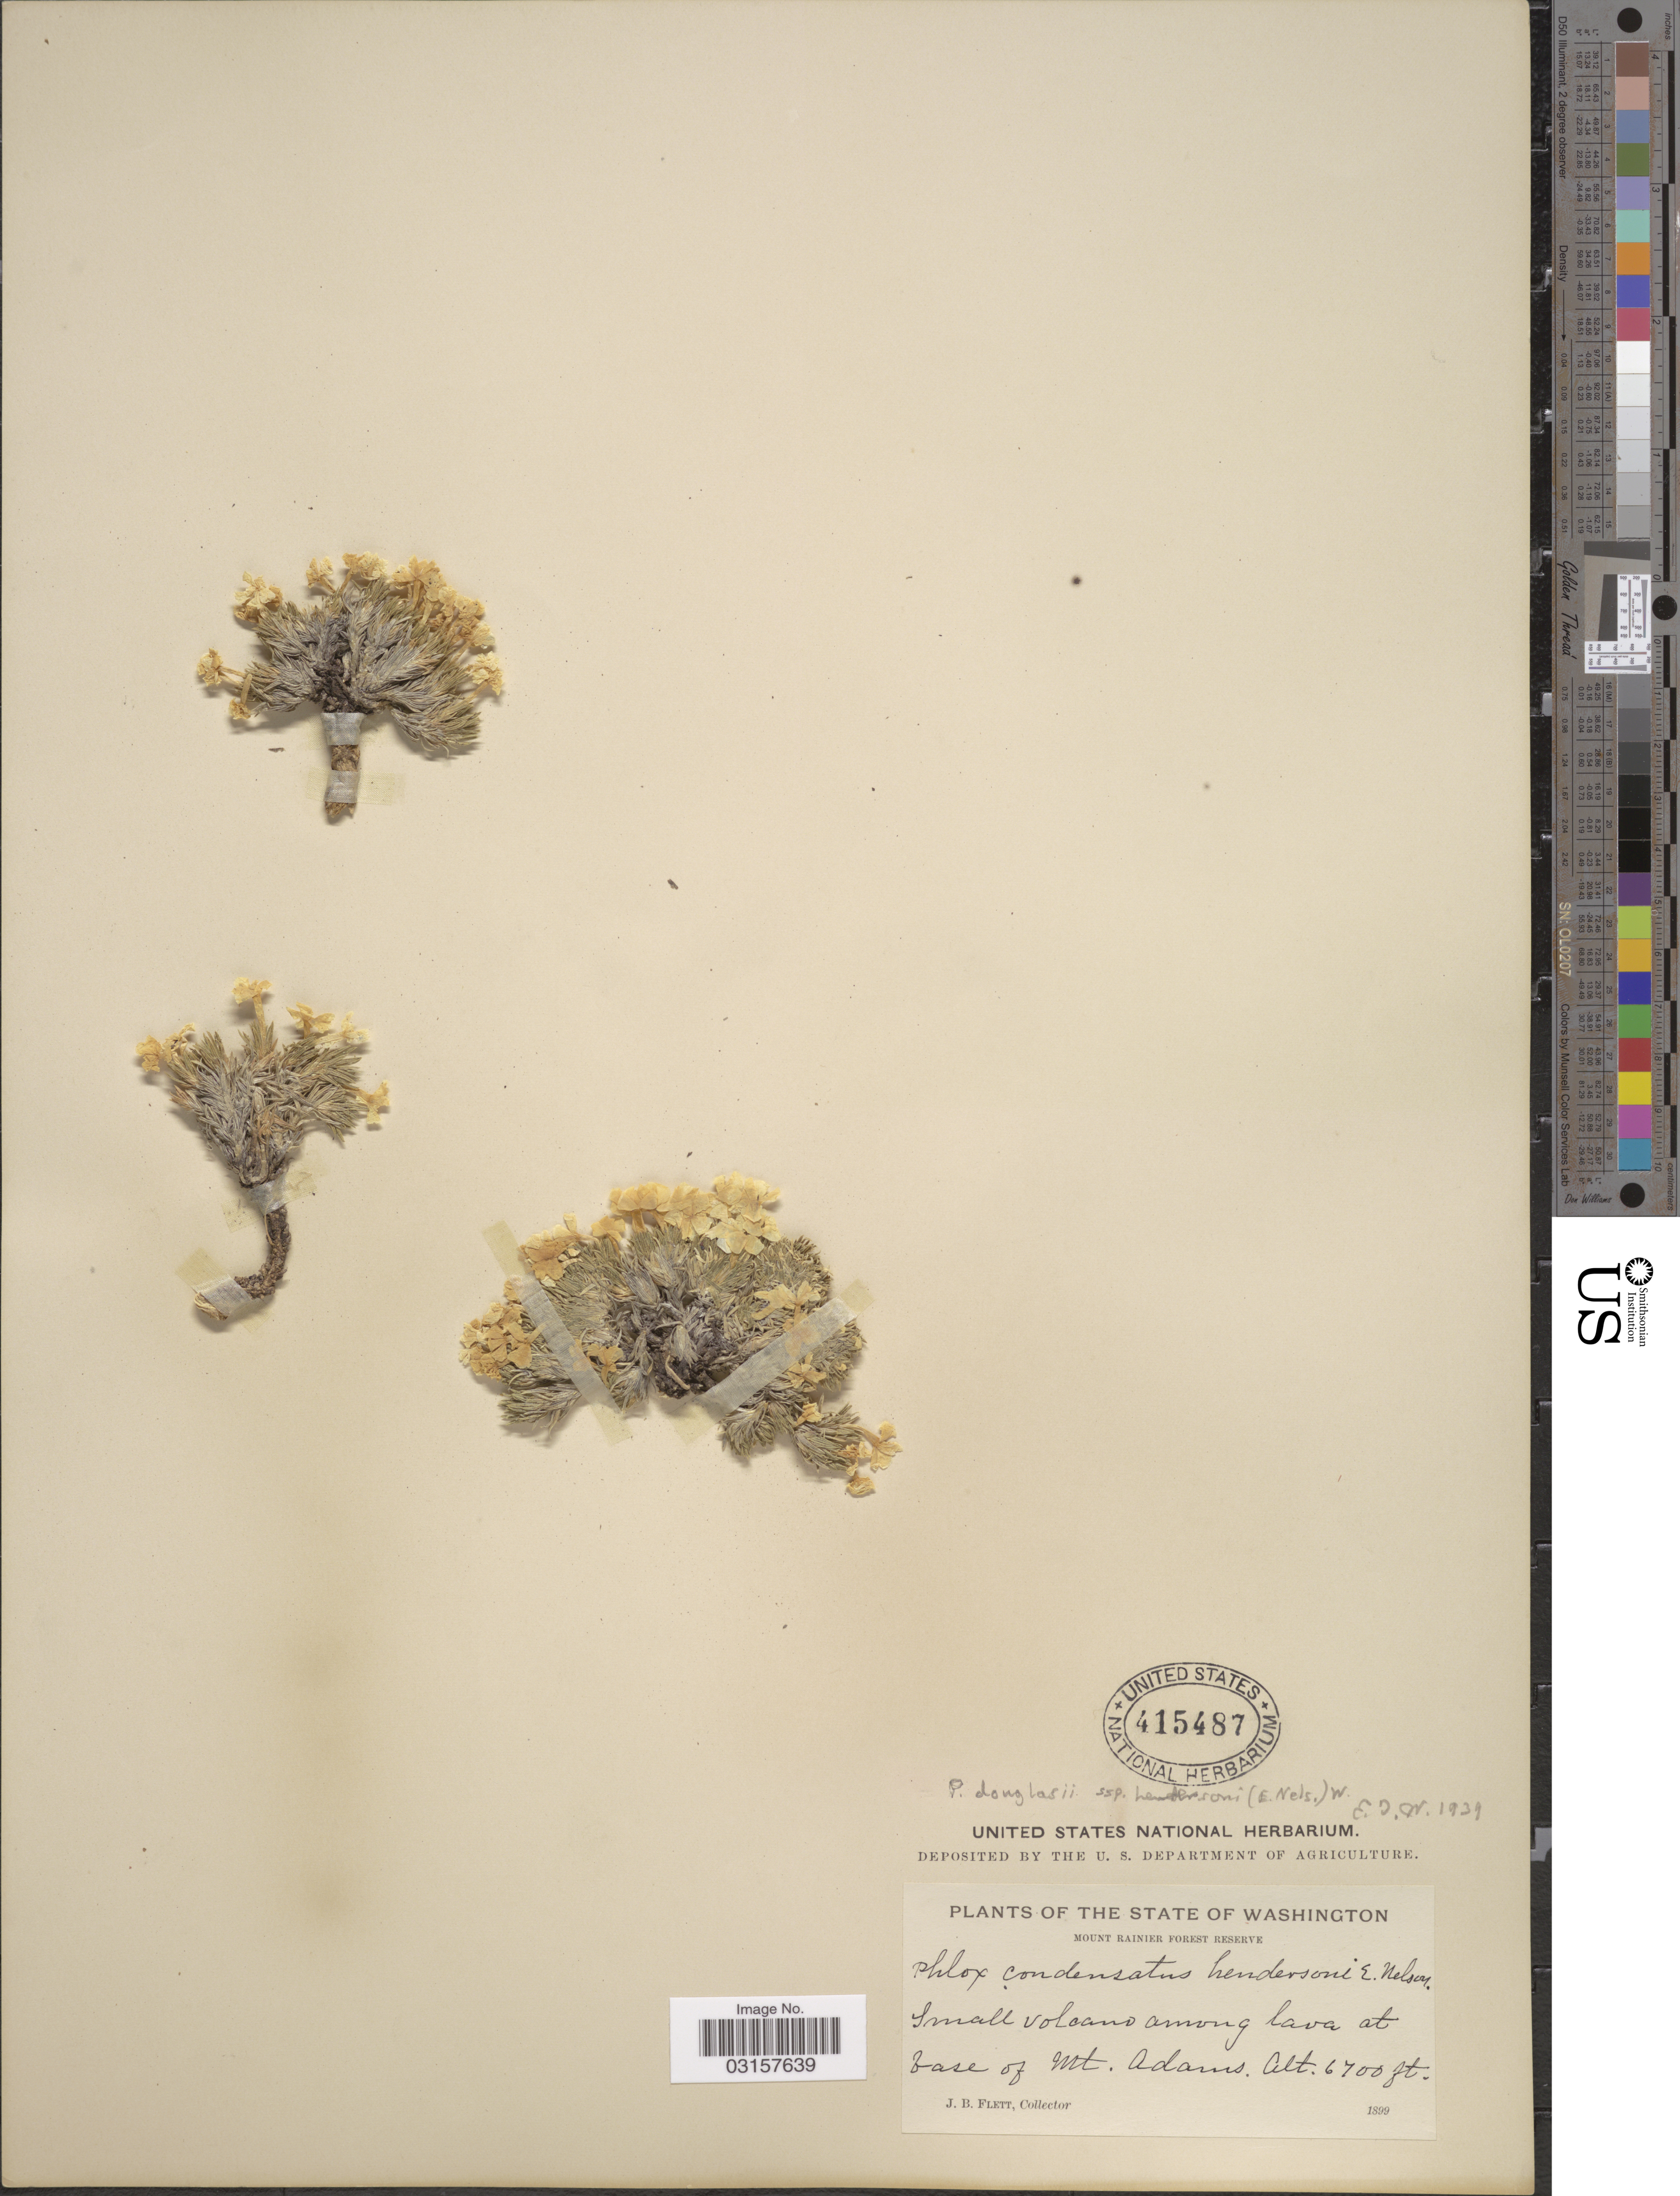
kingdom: Plantae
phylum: Tracheophyta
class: Magnoliopsida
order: Ericales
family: Polemoniaceae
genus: Phlox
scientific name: Phlox hendersonii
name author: (Cronq.) E.E. Nelson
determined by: Mayfield, M. H.; Ferguson, C. J.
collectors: J. Flett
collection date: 1899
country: United States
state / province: Washington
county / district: Yakima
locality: Mount Rainier Forest Reserve, small volcano among lava at base of Mt. Adams.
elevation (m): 2042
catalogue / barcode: US 415487